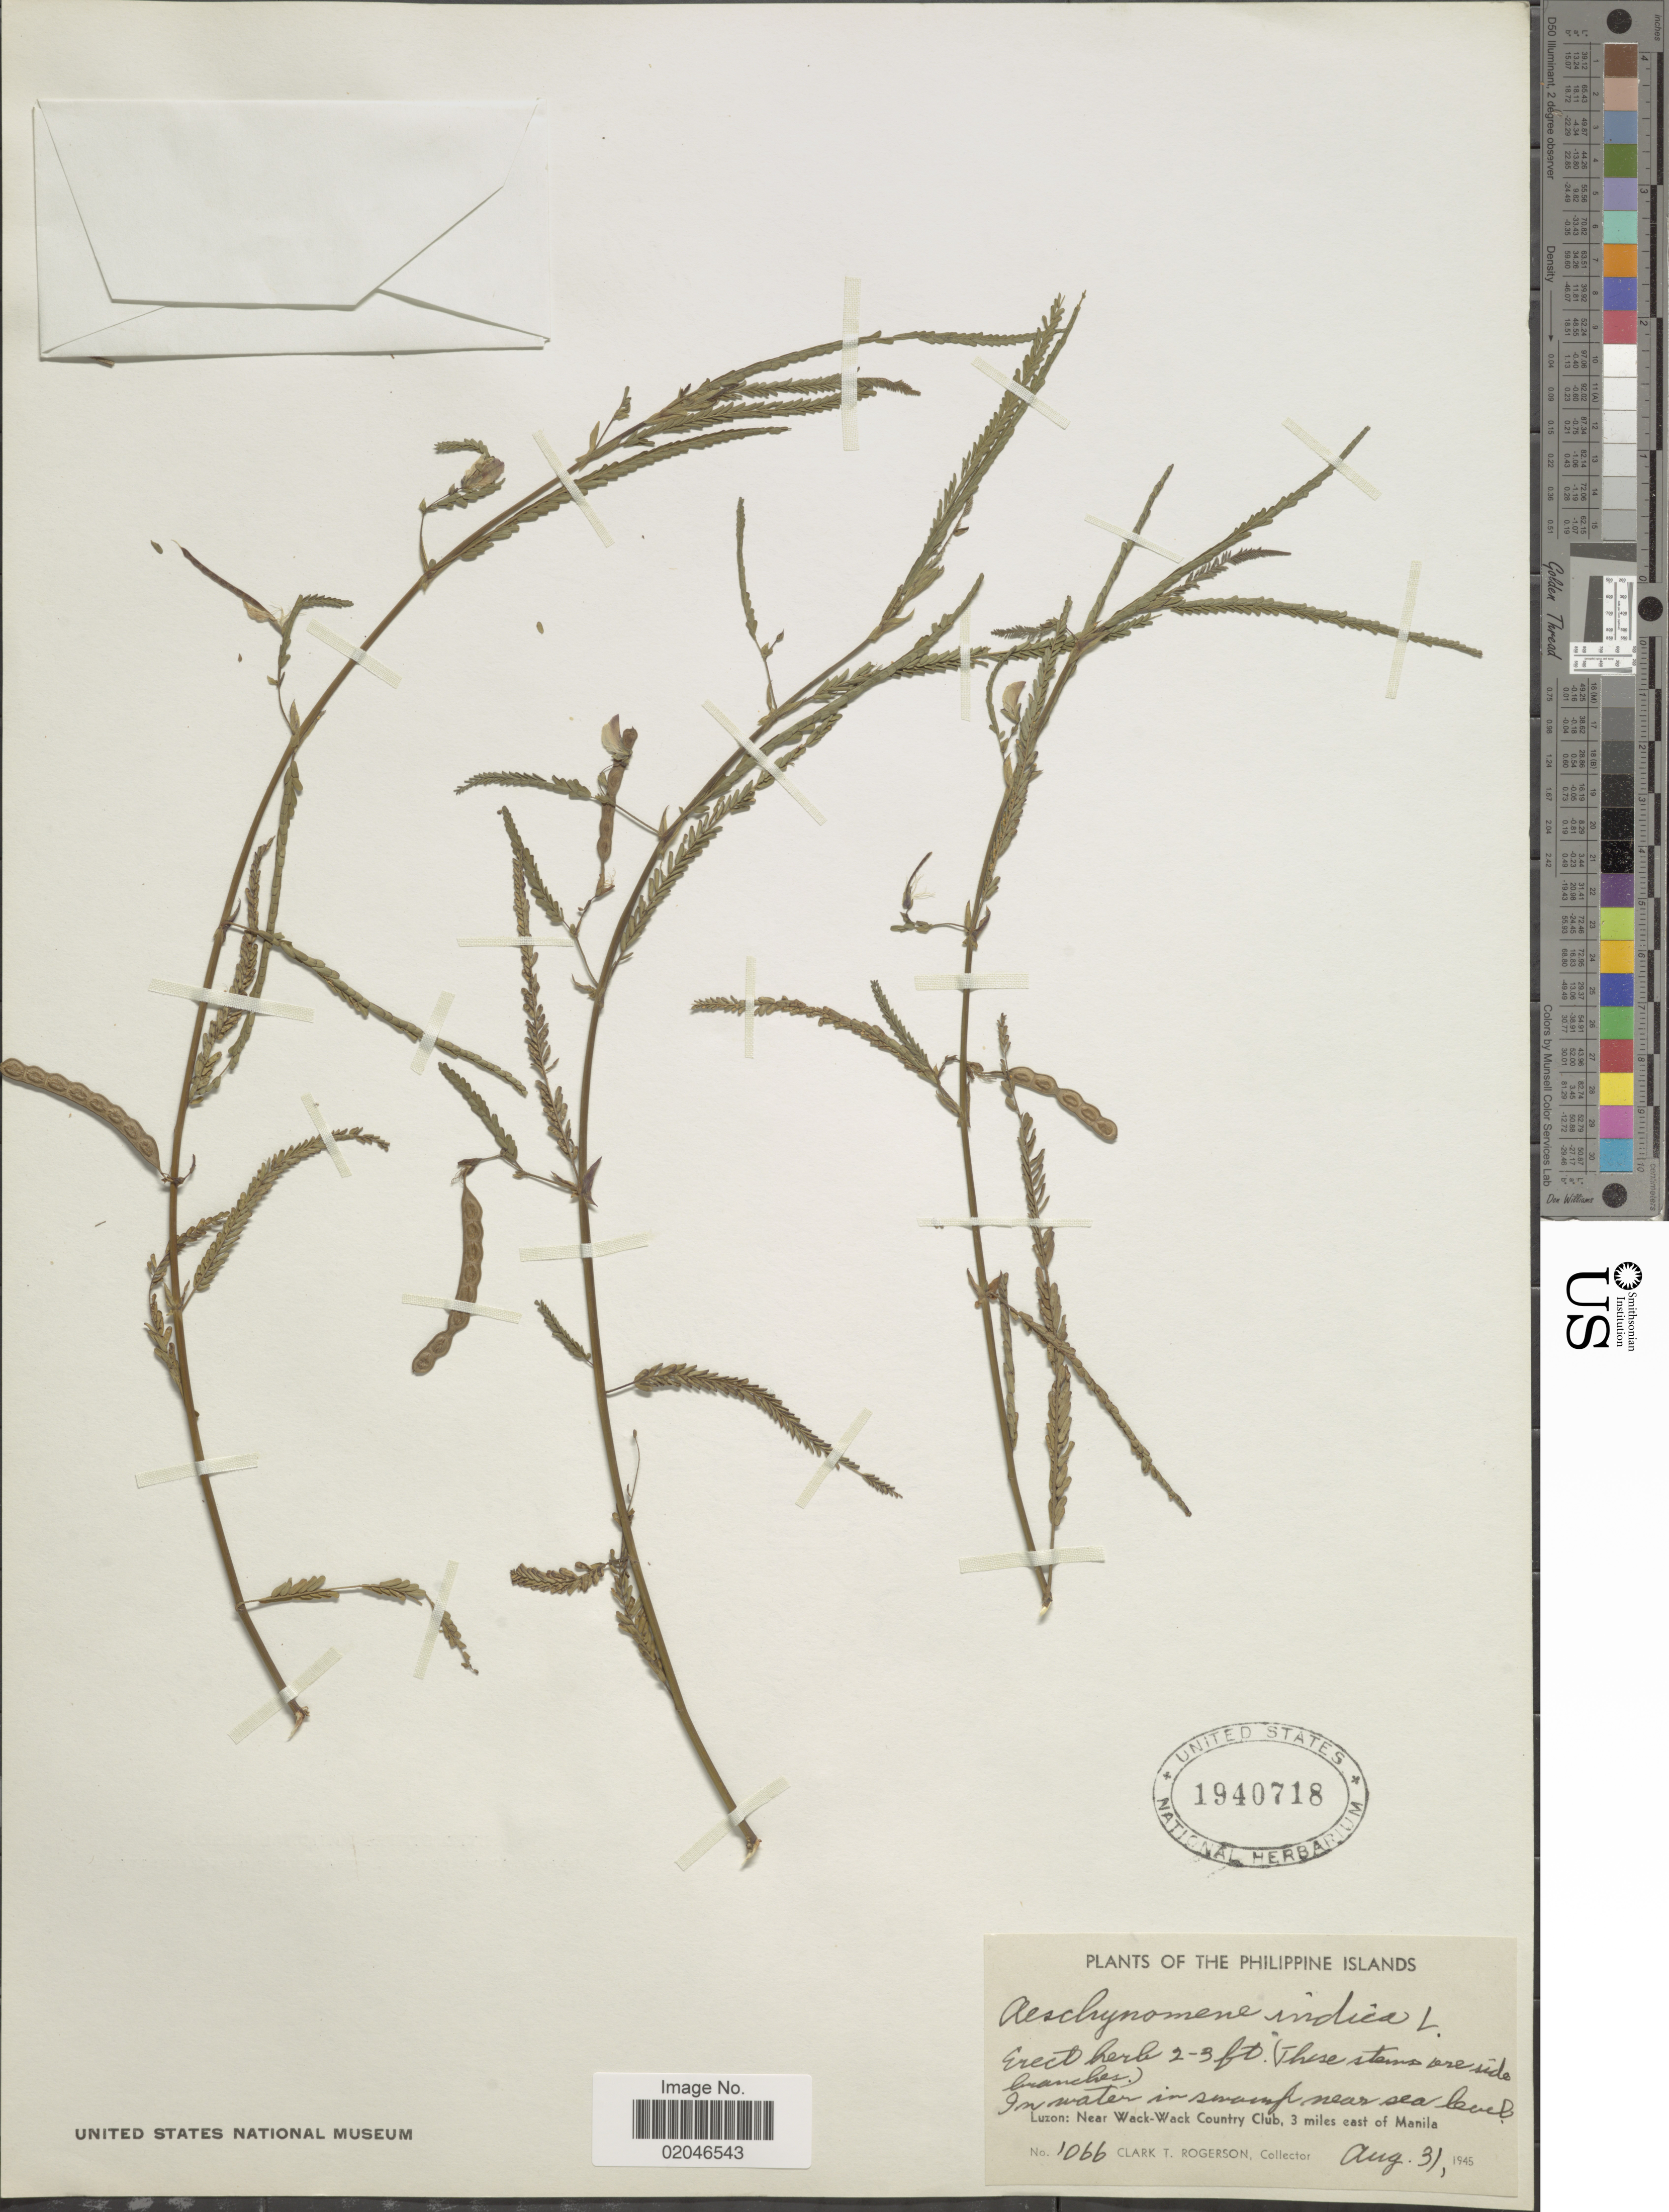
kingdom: Plantae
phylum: Tracheophyta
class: Magnoliopsida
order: Fabales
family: Fabaceae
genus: Aeschynomene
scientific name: Aeschynomene indica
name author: L.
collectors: C. Rogerson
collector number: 1066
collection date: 1945-08-31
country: Philippines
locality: The Phillipine Islands, In water in swamp near sea level, Luzon: Near Wack-Wack Country Club, 3 miles east of Manila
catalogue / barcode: US 1940718